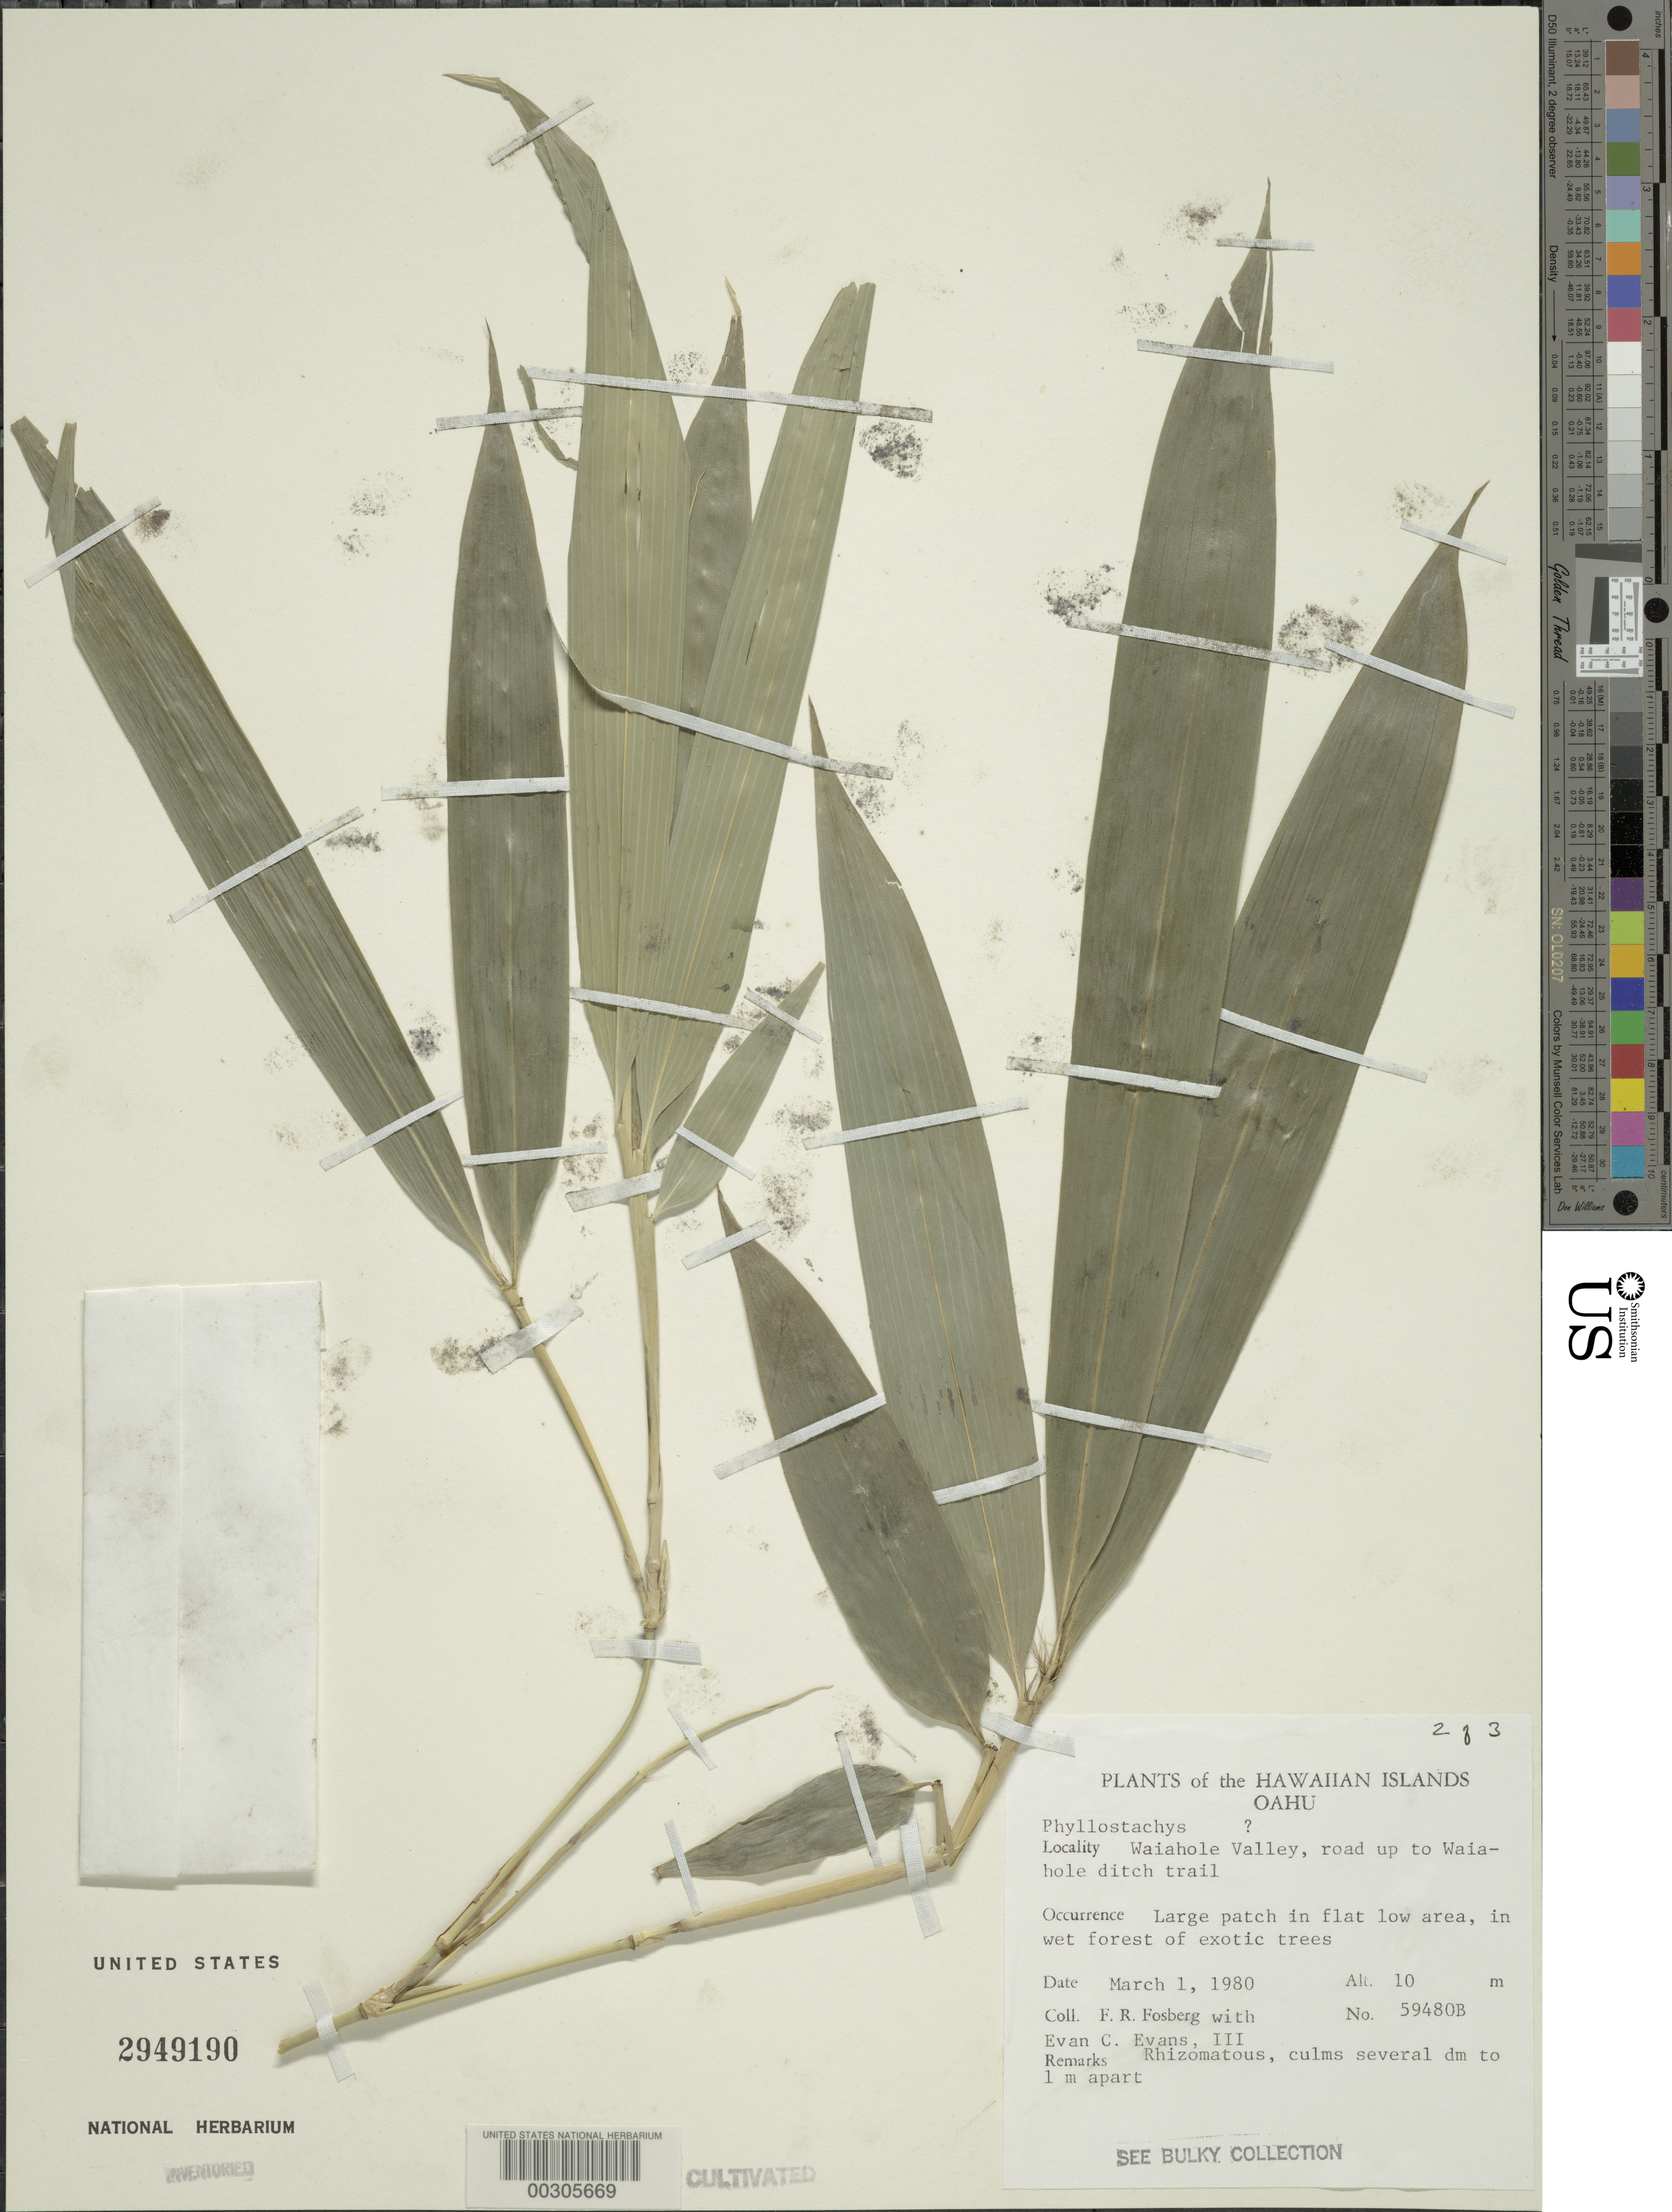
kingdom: Plantae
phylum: Tracheophyta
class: Liliopsida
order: Poales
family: Poaceae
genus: Phyllostachys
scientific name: Phyllostachys sp.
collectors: F. R. Fosberg & E. C. Evans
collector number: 59480 B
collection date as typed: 01 Mar 1980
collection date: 1980-03-01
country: United States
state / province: Hawaii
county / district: Honolulu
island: Oahu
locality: Oahu, Waiahole valley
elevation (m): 10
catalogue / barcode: US 2949190